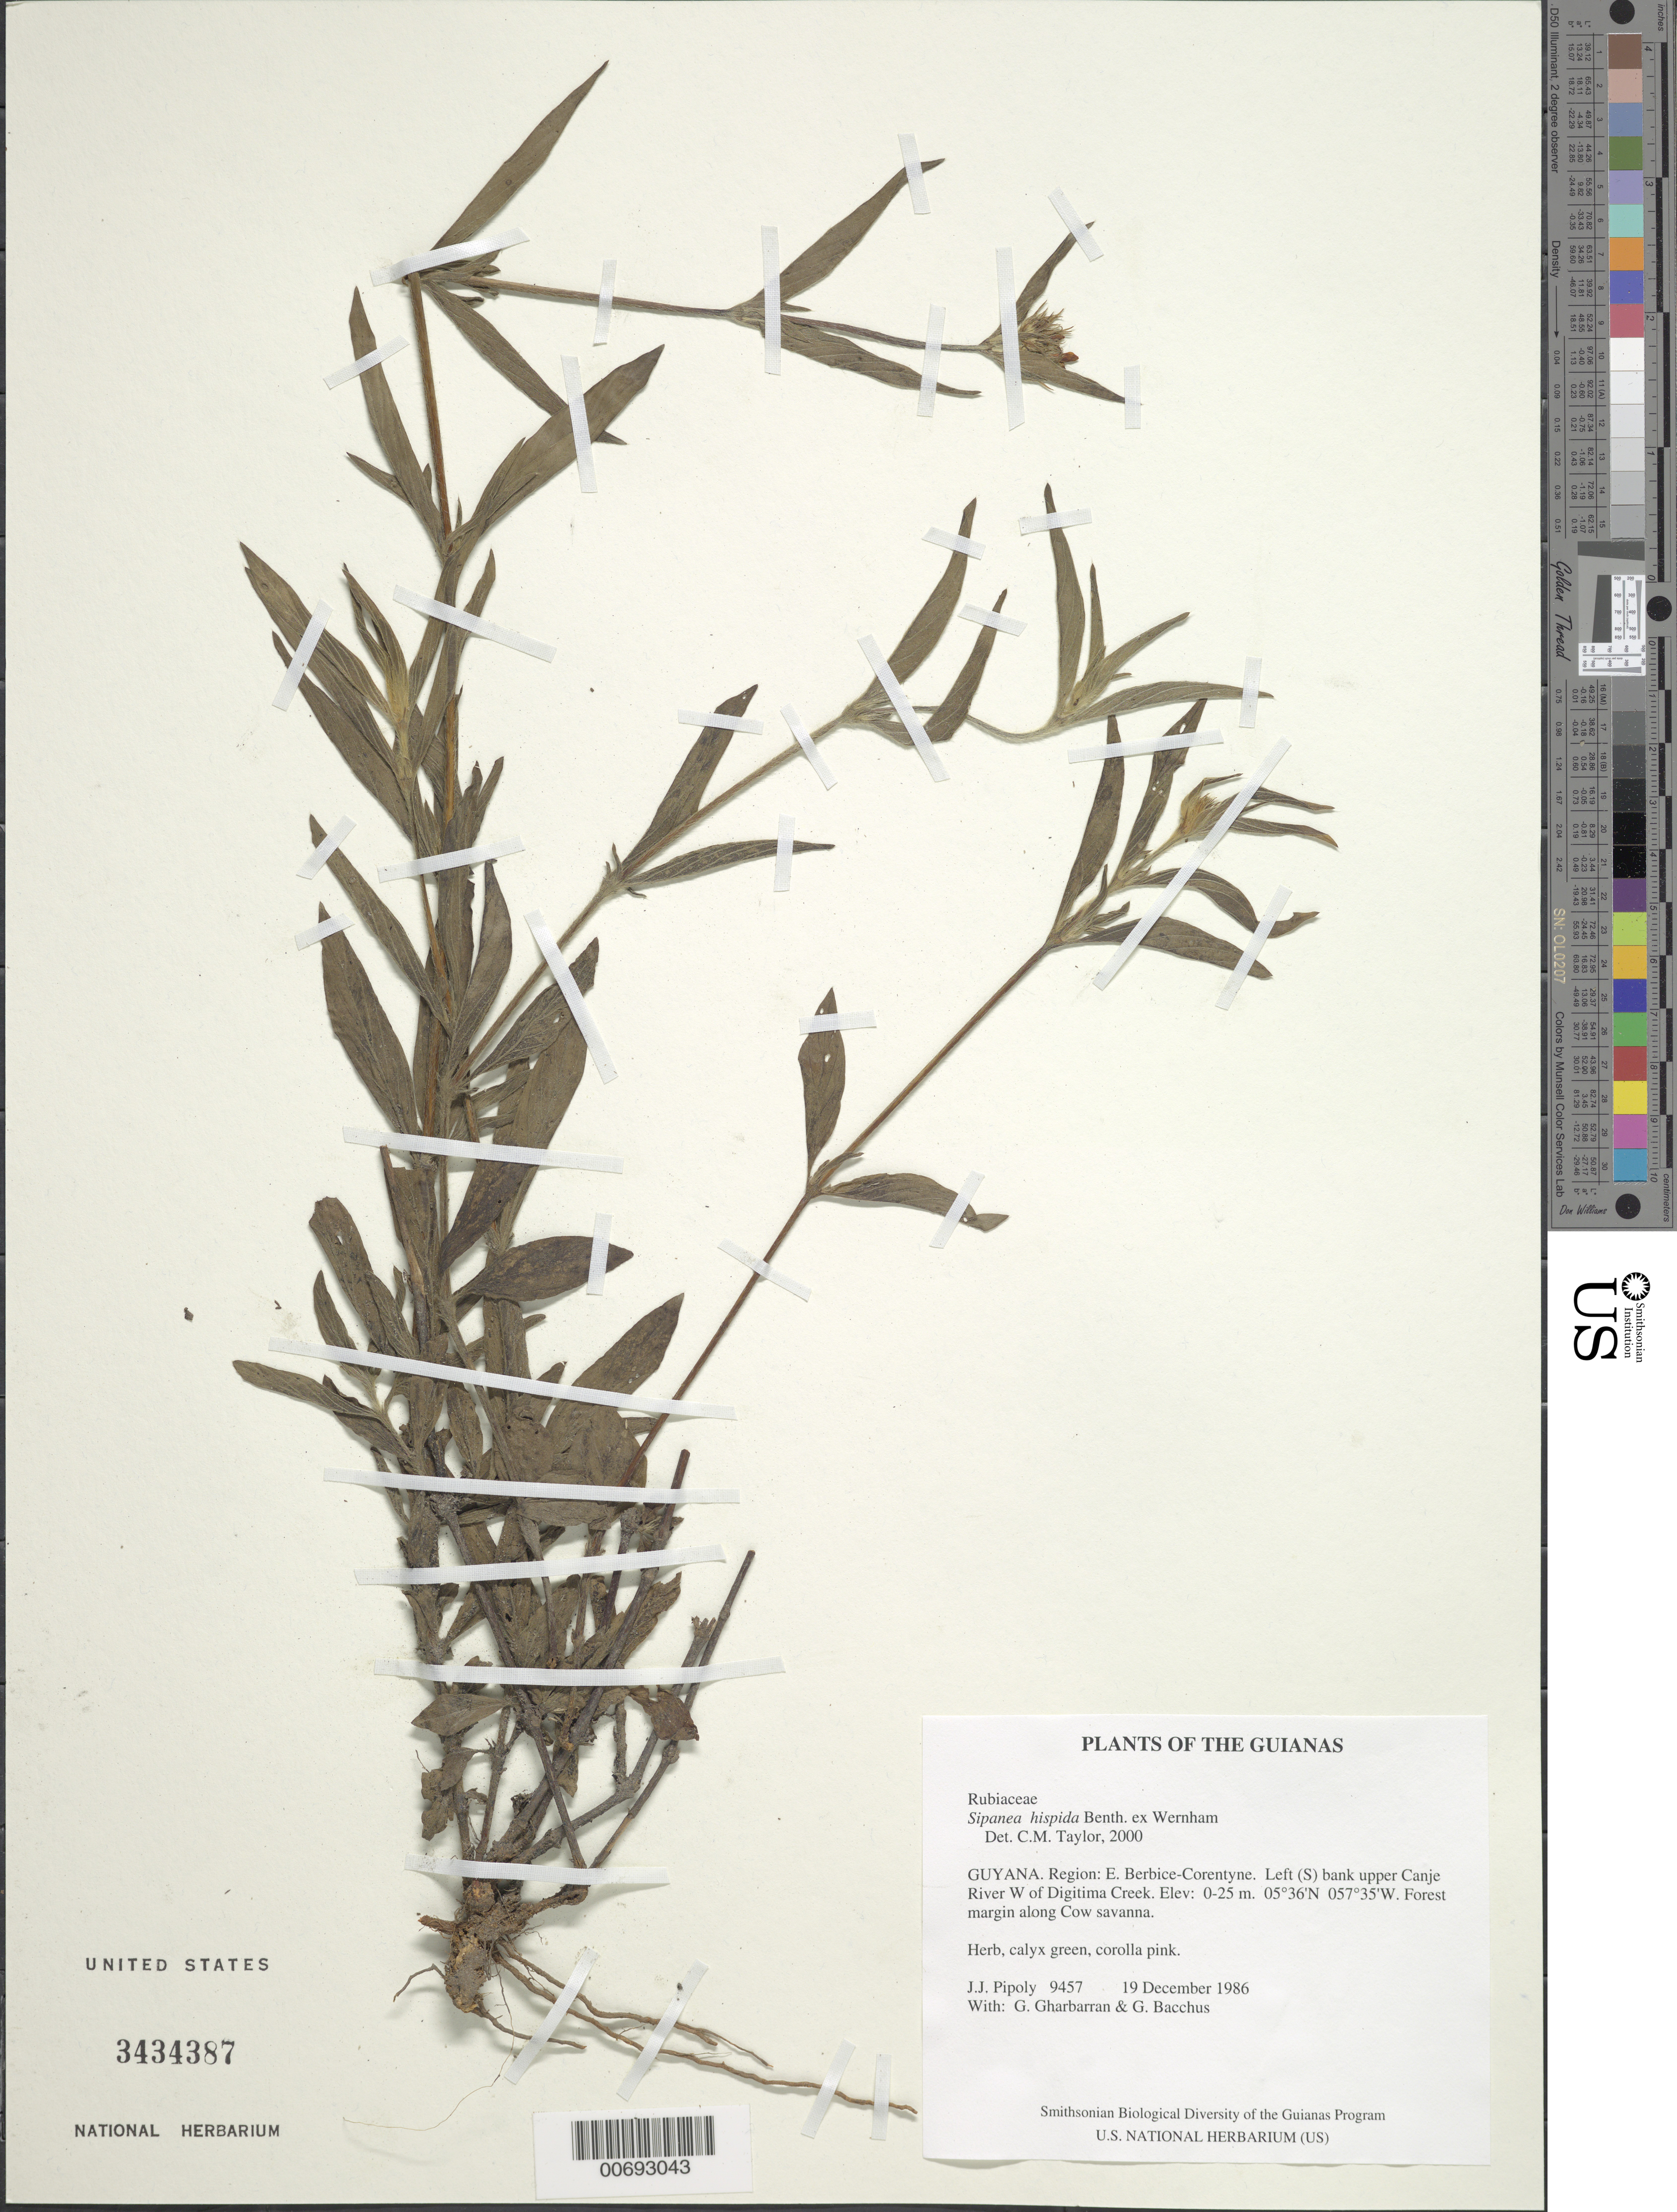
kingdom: Plantae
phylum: Tracheophyta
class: Magnoliopsida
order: Gentianales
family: Rubiaceae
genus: Sipanea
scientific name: Sipanea hispida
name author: Benth. ex Wernham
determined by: Taylor, Charlotte M.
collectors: J. J. Pipoly, G. Gharbarran & G. Bacchus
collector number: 9457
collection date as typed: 19 December 1986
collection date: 1986-12-19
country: Guyana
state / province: E. Berbice-Corentyne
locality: Left (S) bank upper Canje River W of Digitima Creek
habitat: Forest margin along Cow savanna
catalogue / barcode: US 3434387